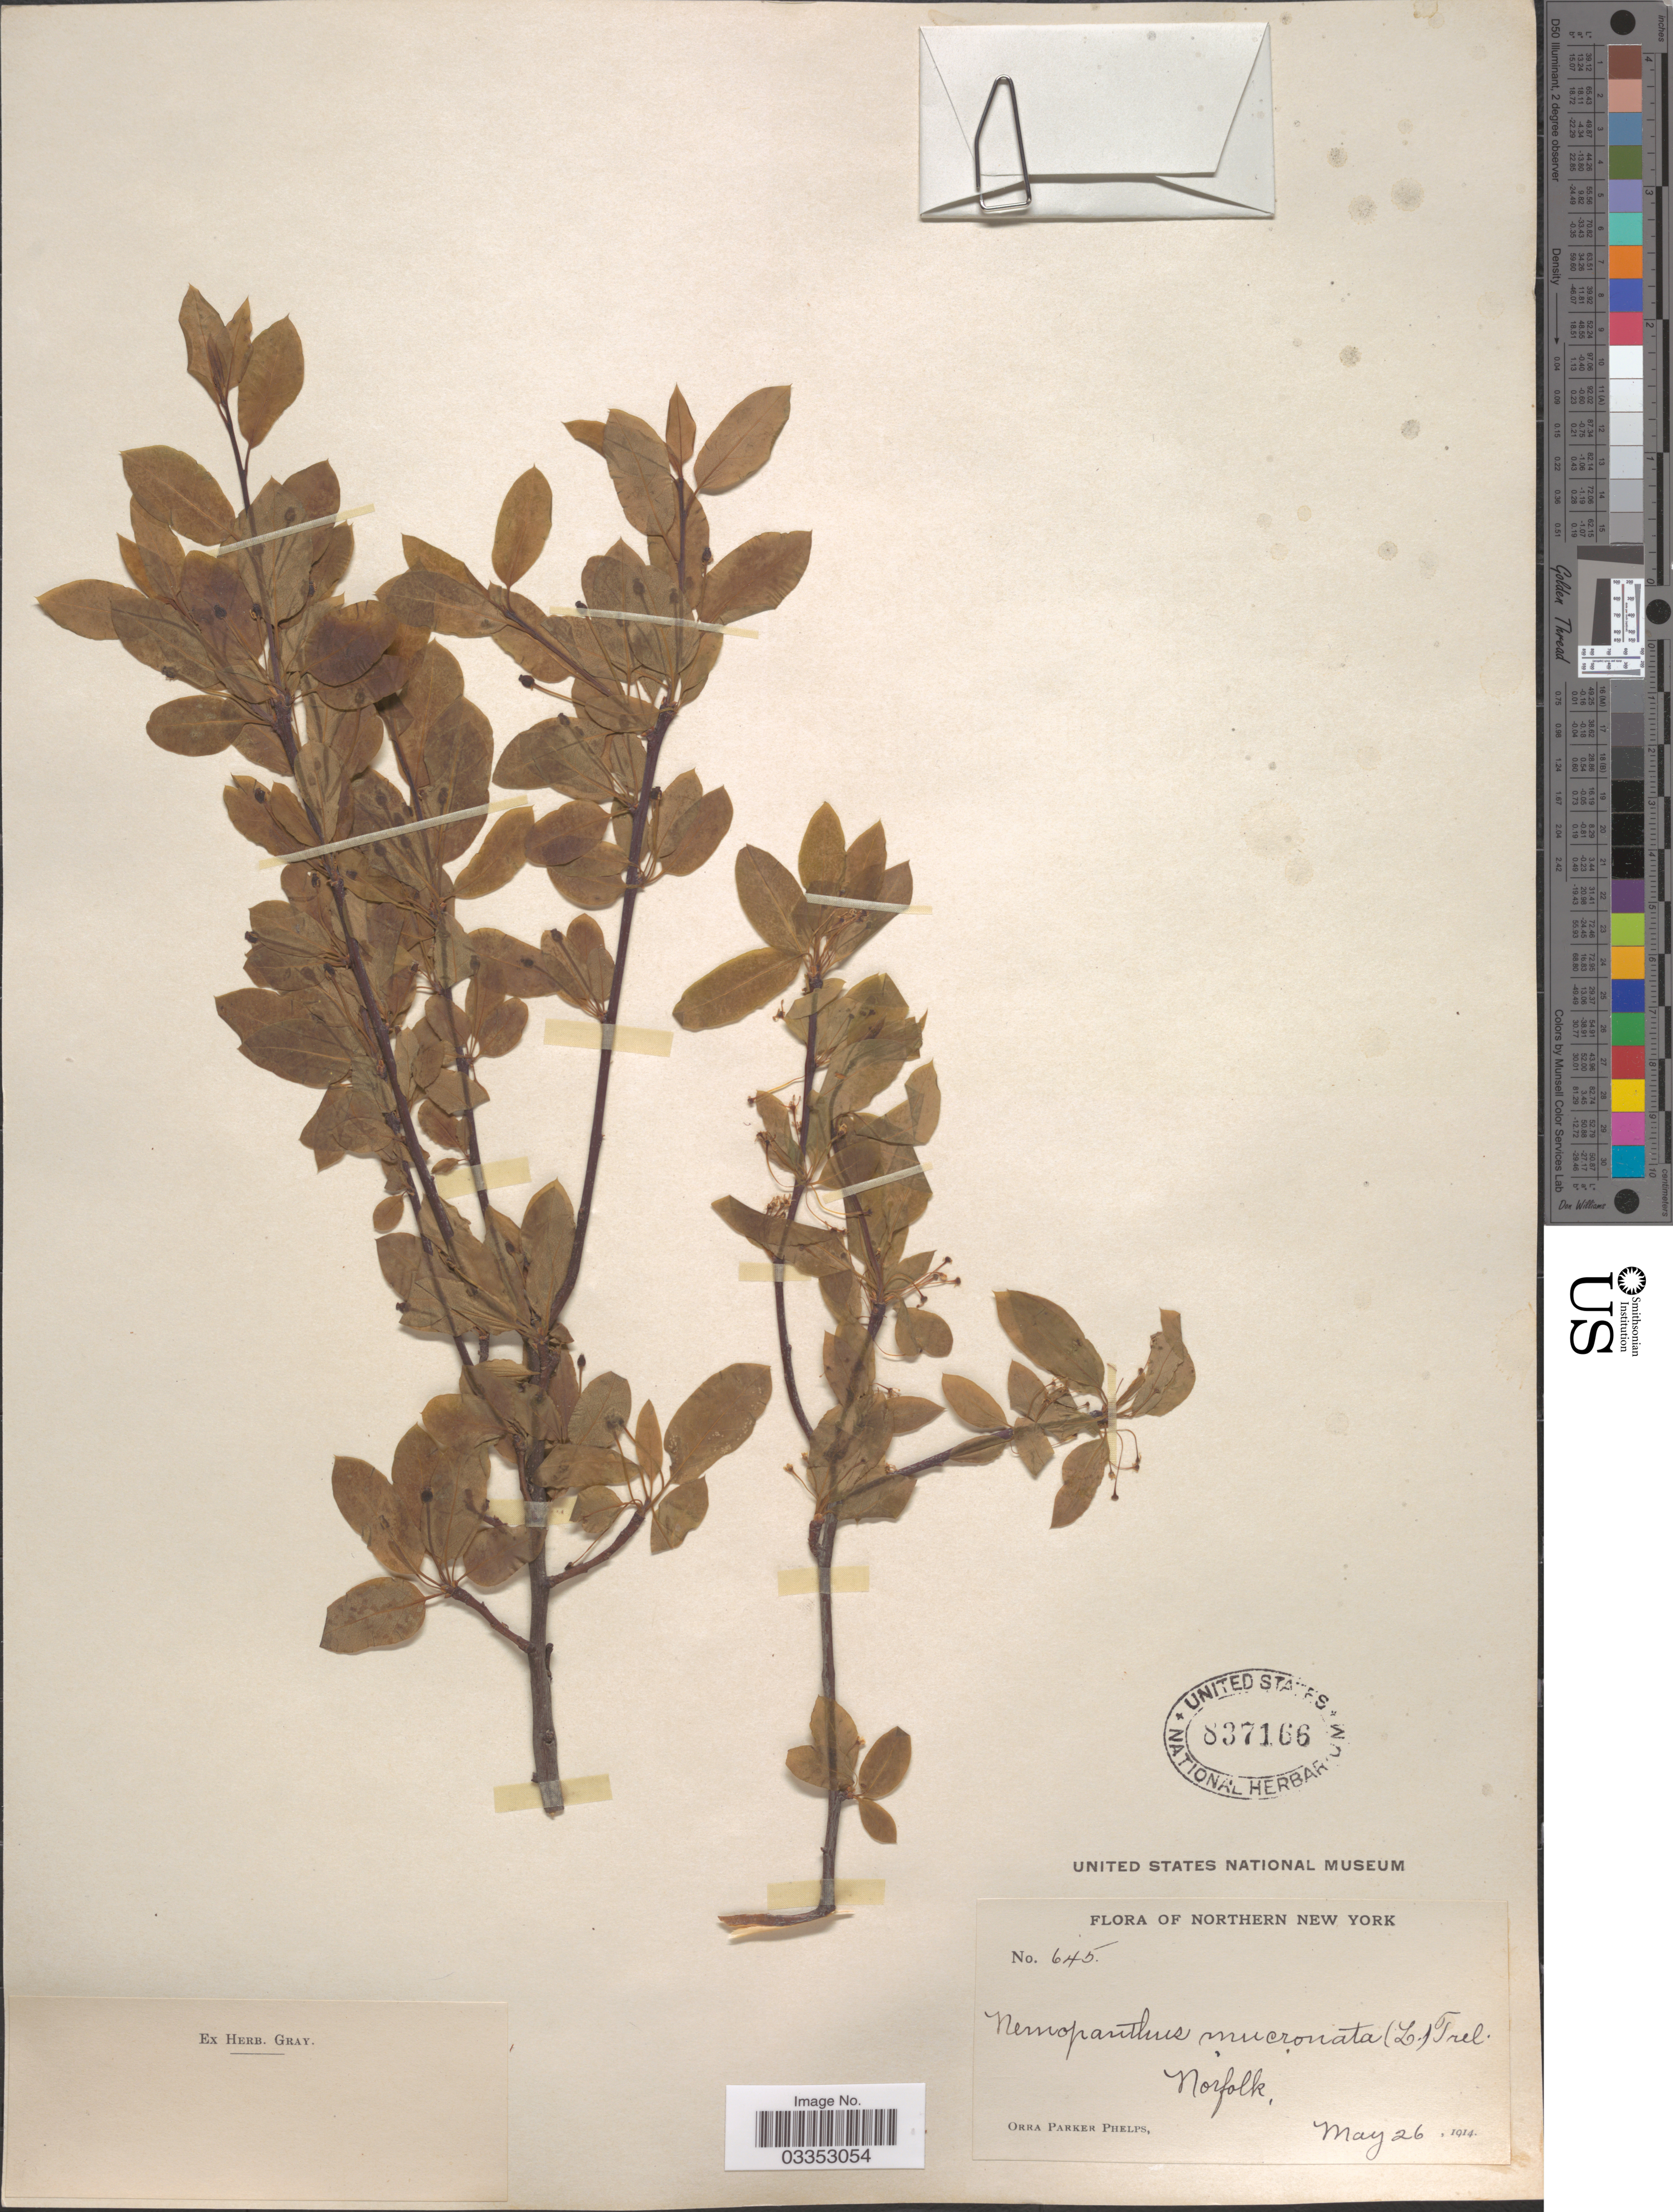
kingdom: Plantae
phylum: Tracheophyta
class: Magnoliopsida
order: Aquifoliales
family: Aquifoliaceae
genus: Nemopanthus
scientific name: Nemopanthus mucronatus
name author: (L.) Trel.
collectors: O. P. Phelps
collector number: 645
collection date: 1914-05-26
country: United States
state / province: New York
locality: Northern New York. Norfolk.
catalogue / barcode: US 837166